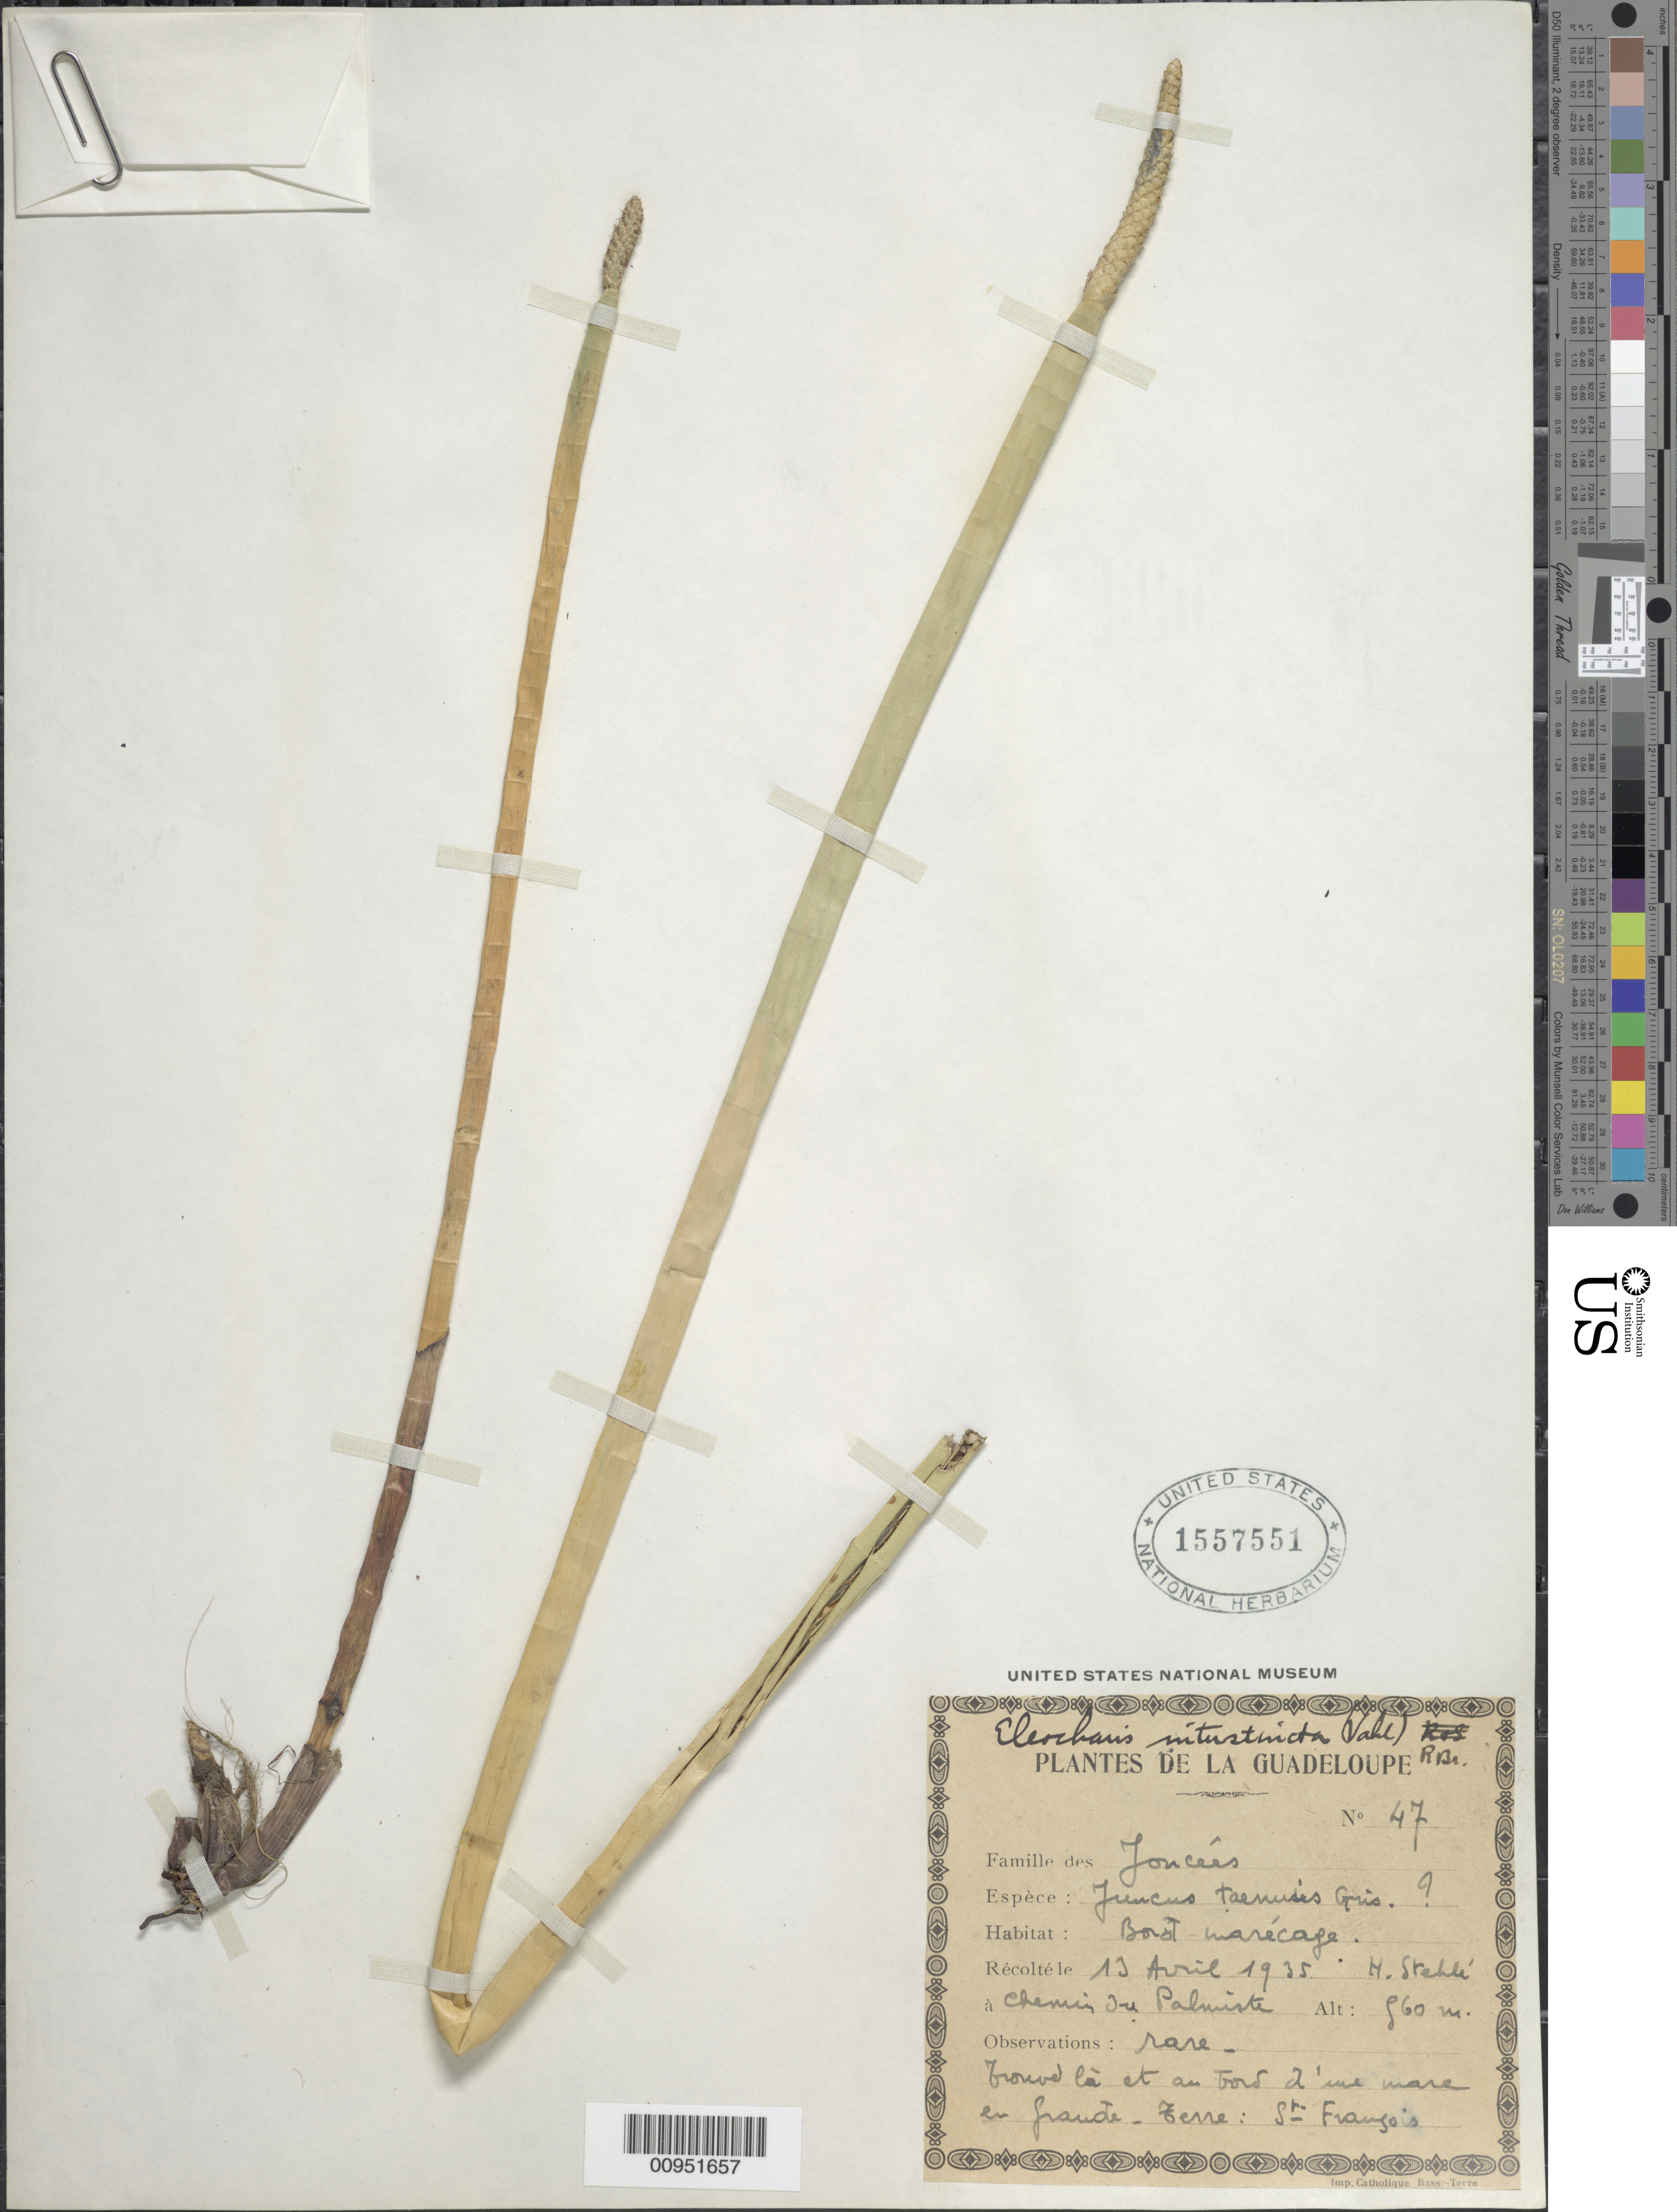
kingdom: Plantae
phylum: Tracheophyta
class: Liliopsida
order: Poales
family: Cyperaceae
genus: Eleocharis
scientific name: Eleocharis interstincta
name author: (Vahl) Roem. & Schult.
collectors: H. Stehlé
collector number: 47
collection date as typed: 13 Apr 1935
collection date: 1935-04-13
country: Guadeloupe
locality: Chemin du Palmiste, "found la" et au bord dúne mare en Grande Terre, St. Francis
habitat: Bord marécage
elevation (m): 560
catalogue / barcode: US 1557551